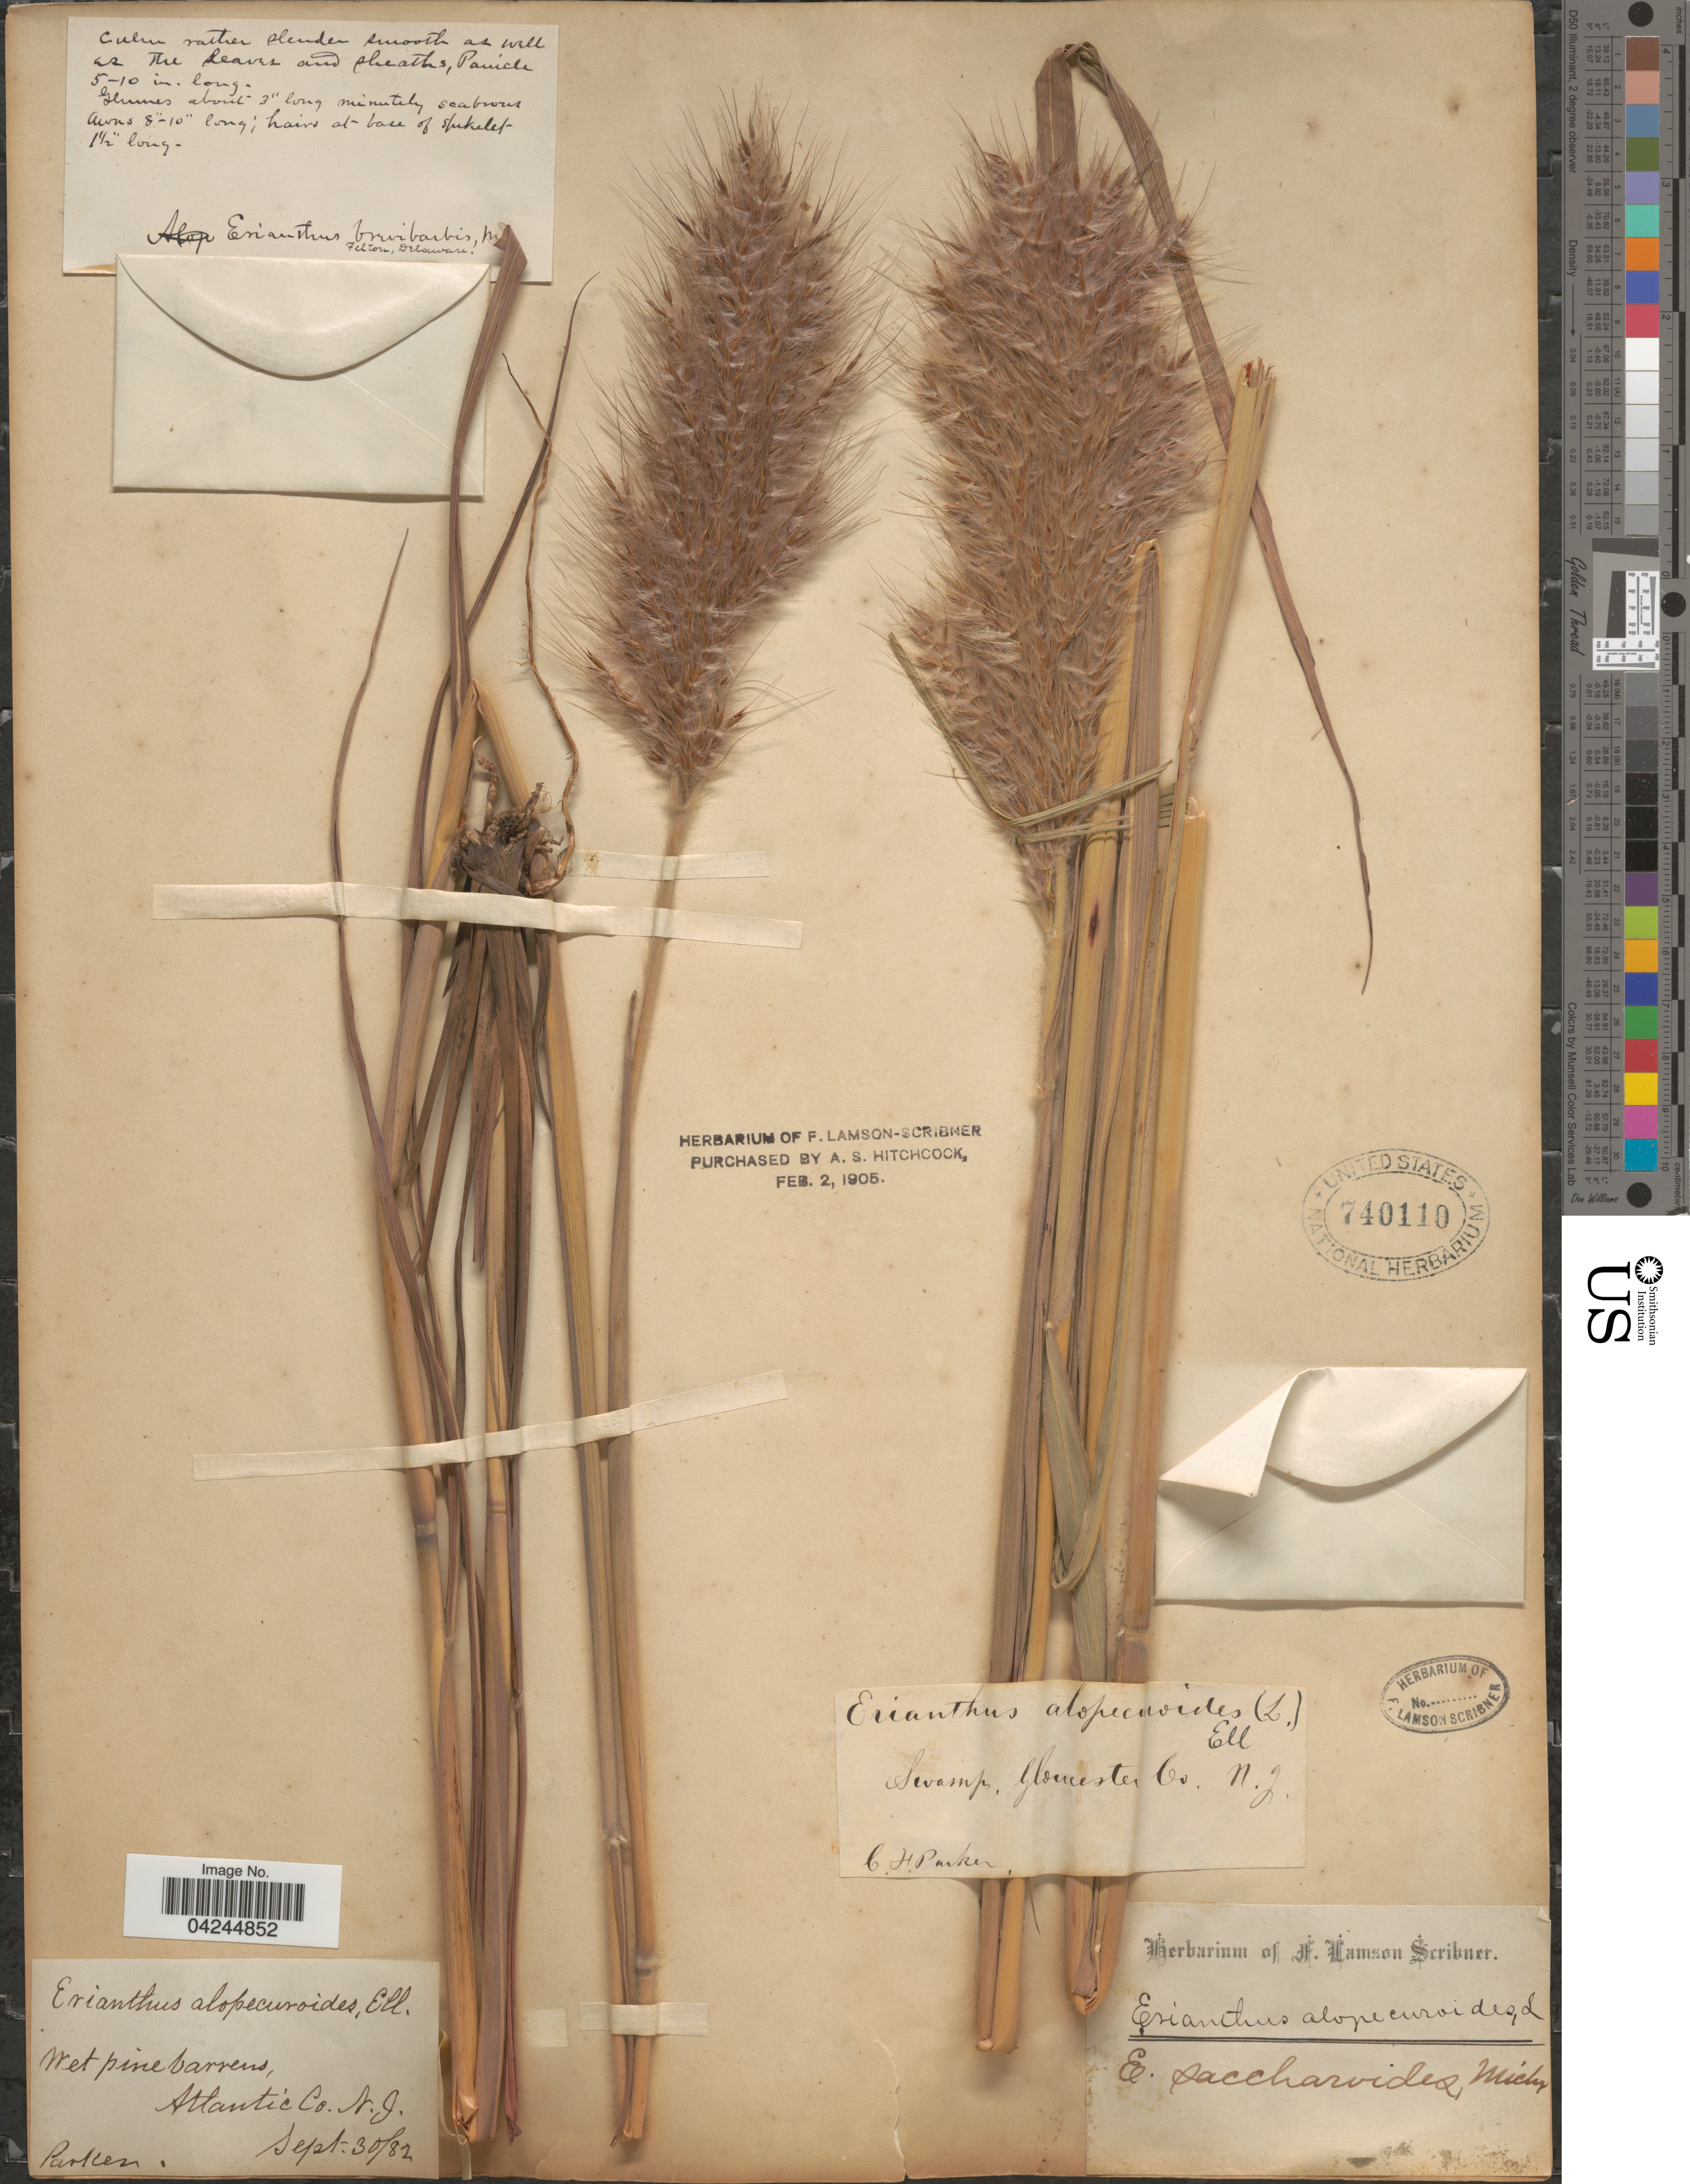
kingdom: Plantae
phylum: Tracheophyta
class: Liliopsida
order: Poales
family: Poaceae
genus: Erianthus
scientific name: Erianthus alopecuroides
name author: Elliott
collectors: -. Parker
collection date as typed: Transcribed d/m/y: 30/9/82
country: United States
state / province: New Jersey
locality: Wet pine barrens, Atlantic Co.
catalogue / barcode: US 740110